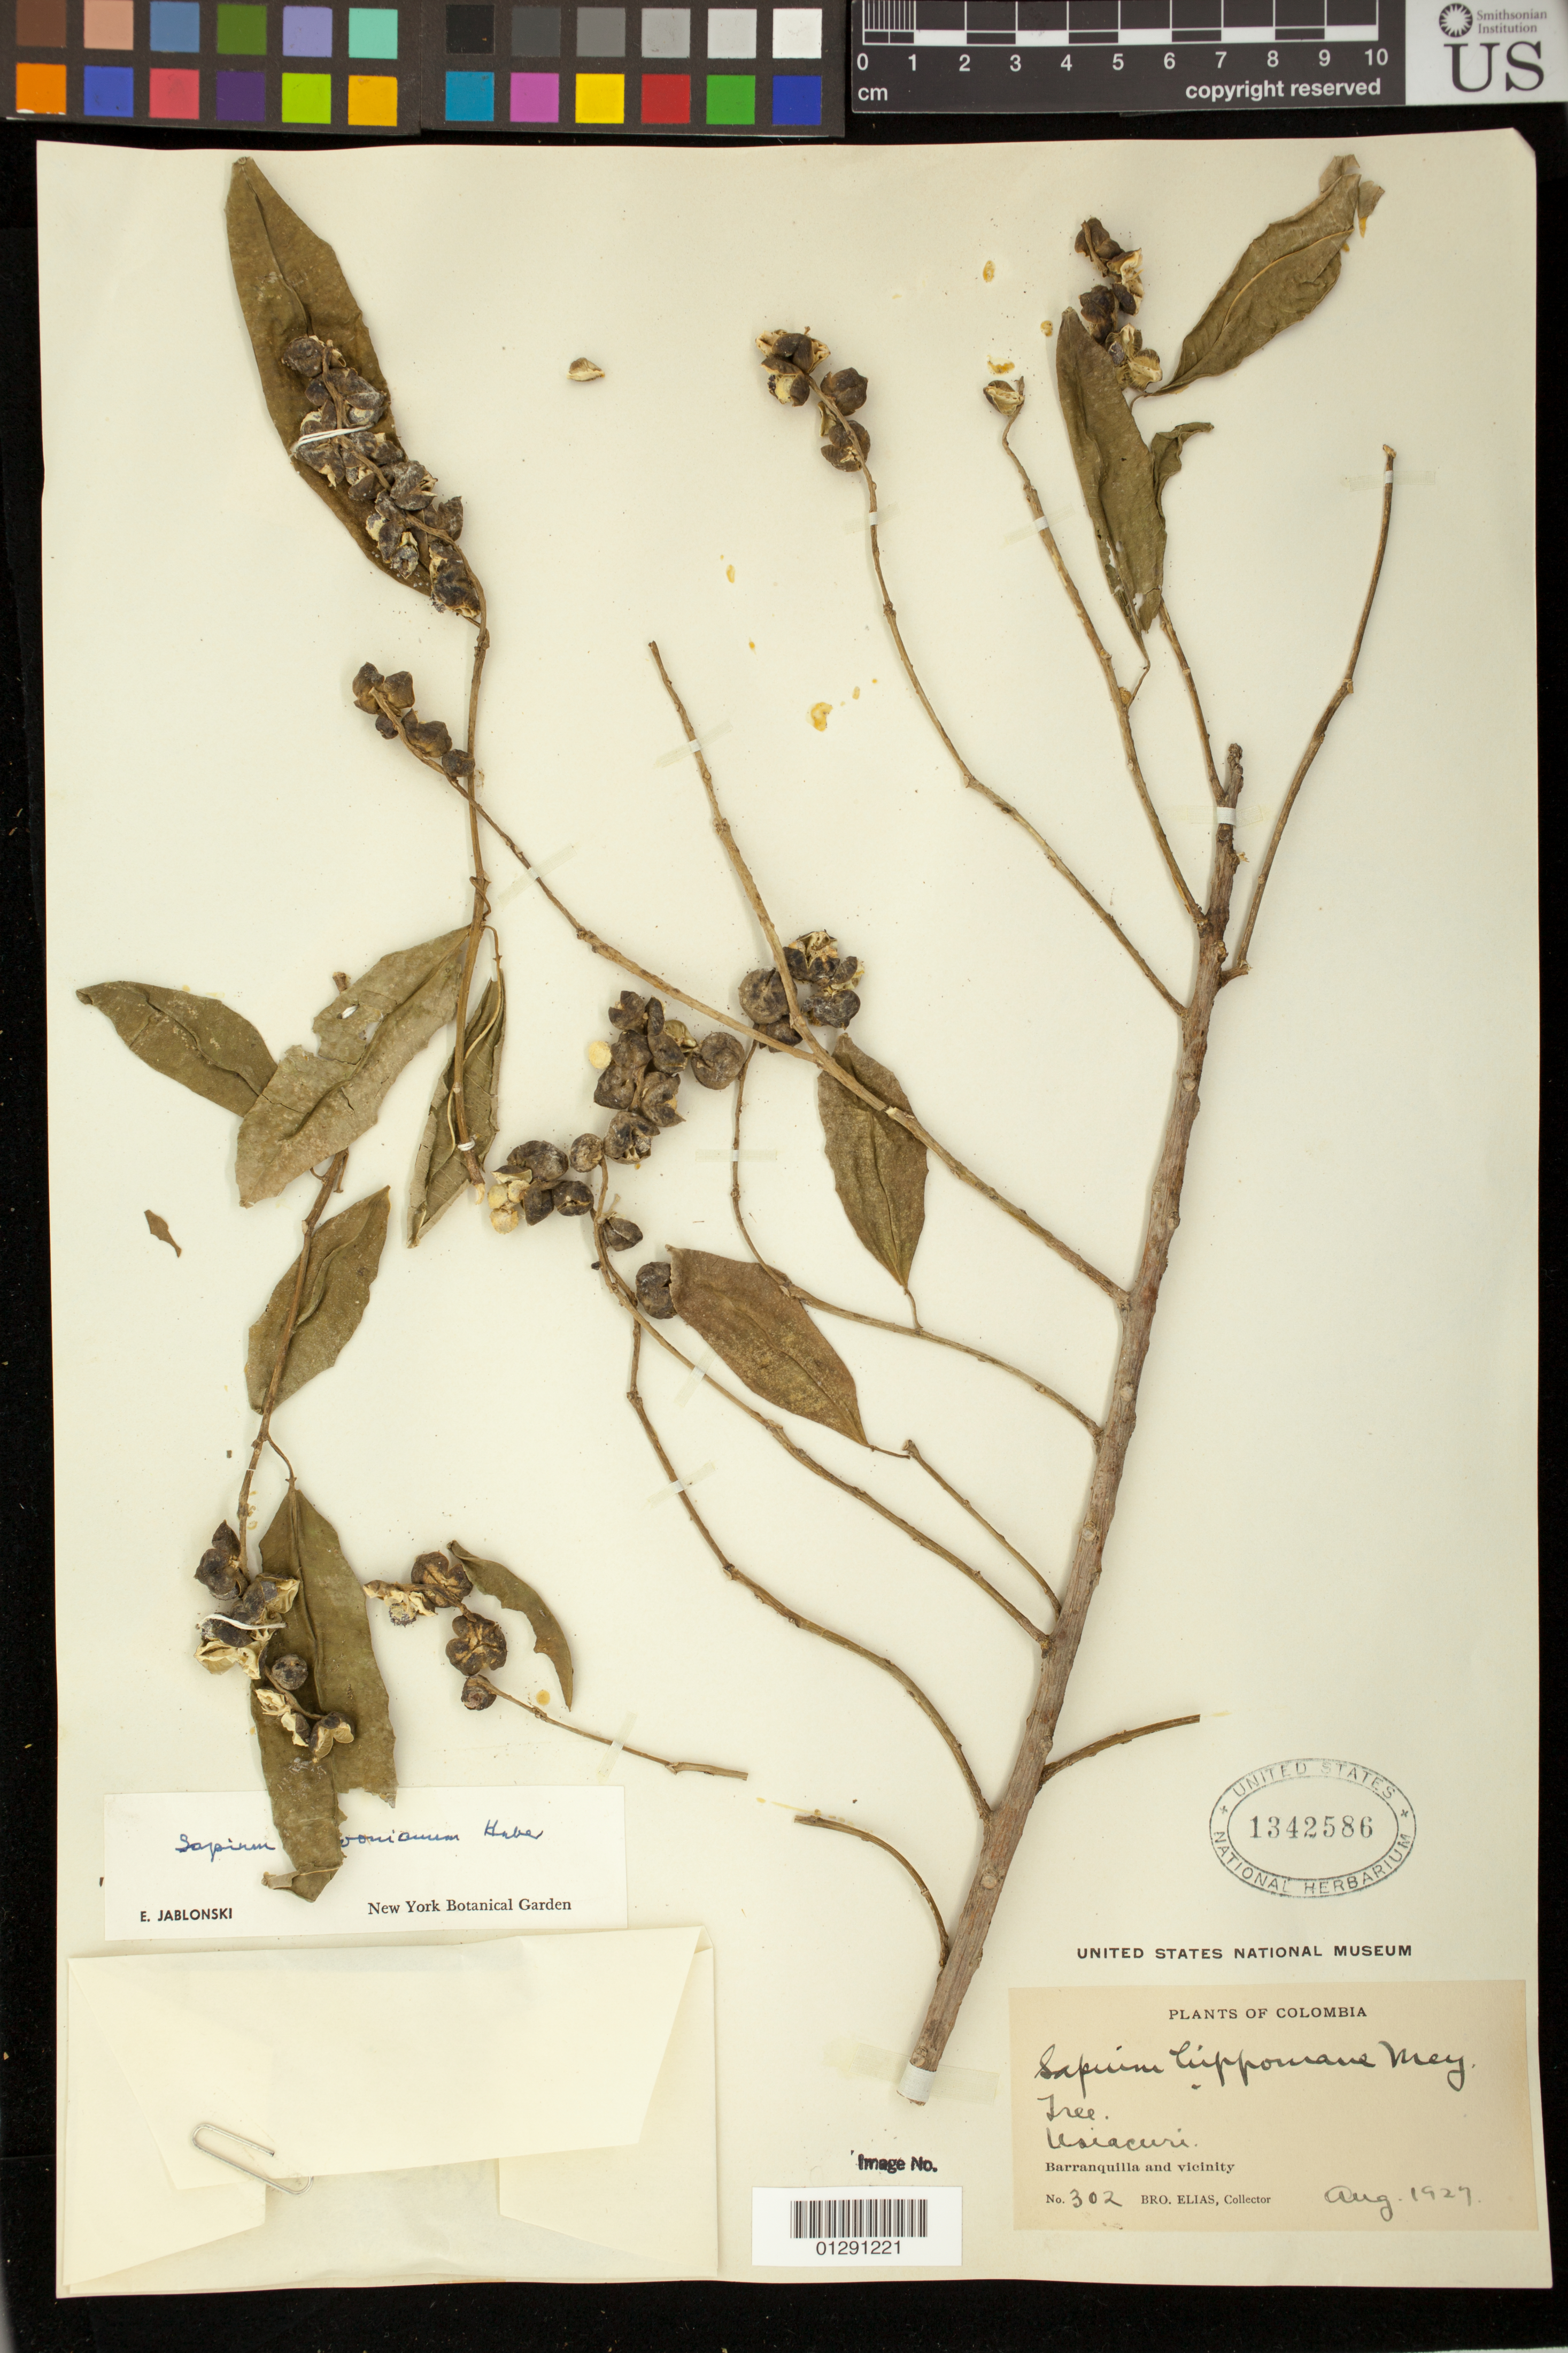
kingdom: Plantae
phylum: Tracheophyta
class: Magnoliopsida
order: Malpighiales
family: Euphorbiaceae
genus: Sapium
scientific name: Sapium glandulatum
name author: (Vell.) Pax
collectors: Bro. Elias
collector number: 302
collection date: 1927-08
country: Colombia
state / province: Atlantico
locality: Barranquilla and vicinity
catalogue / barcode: US 1342586